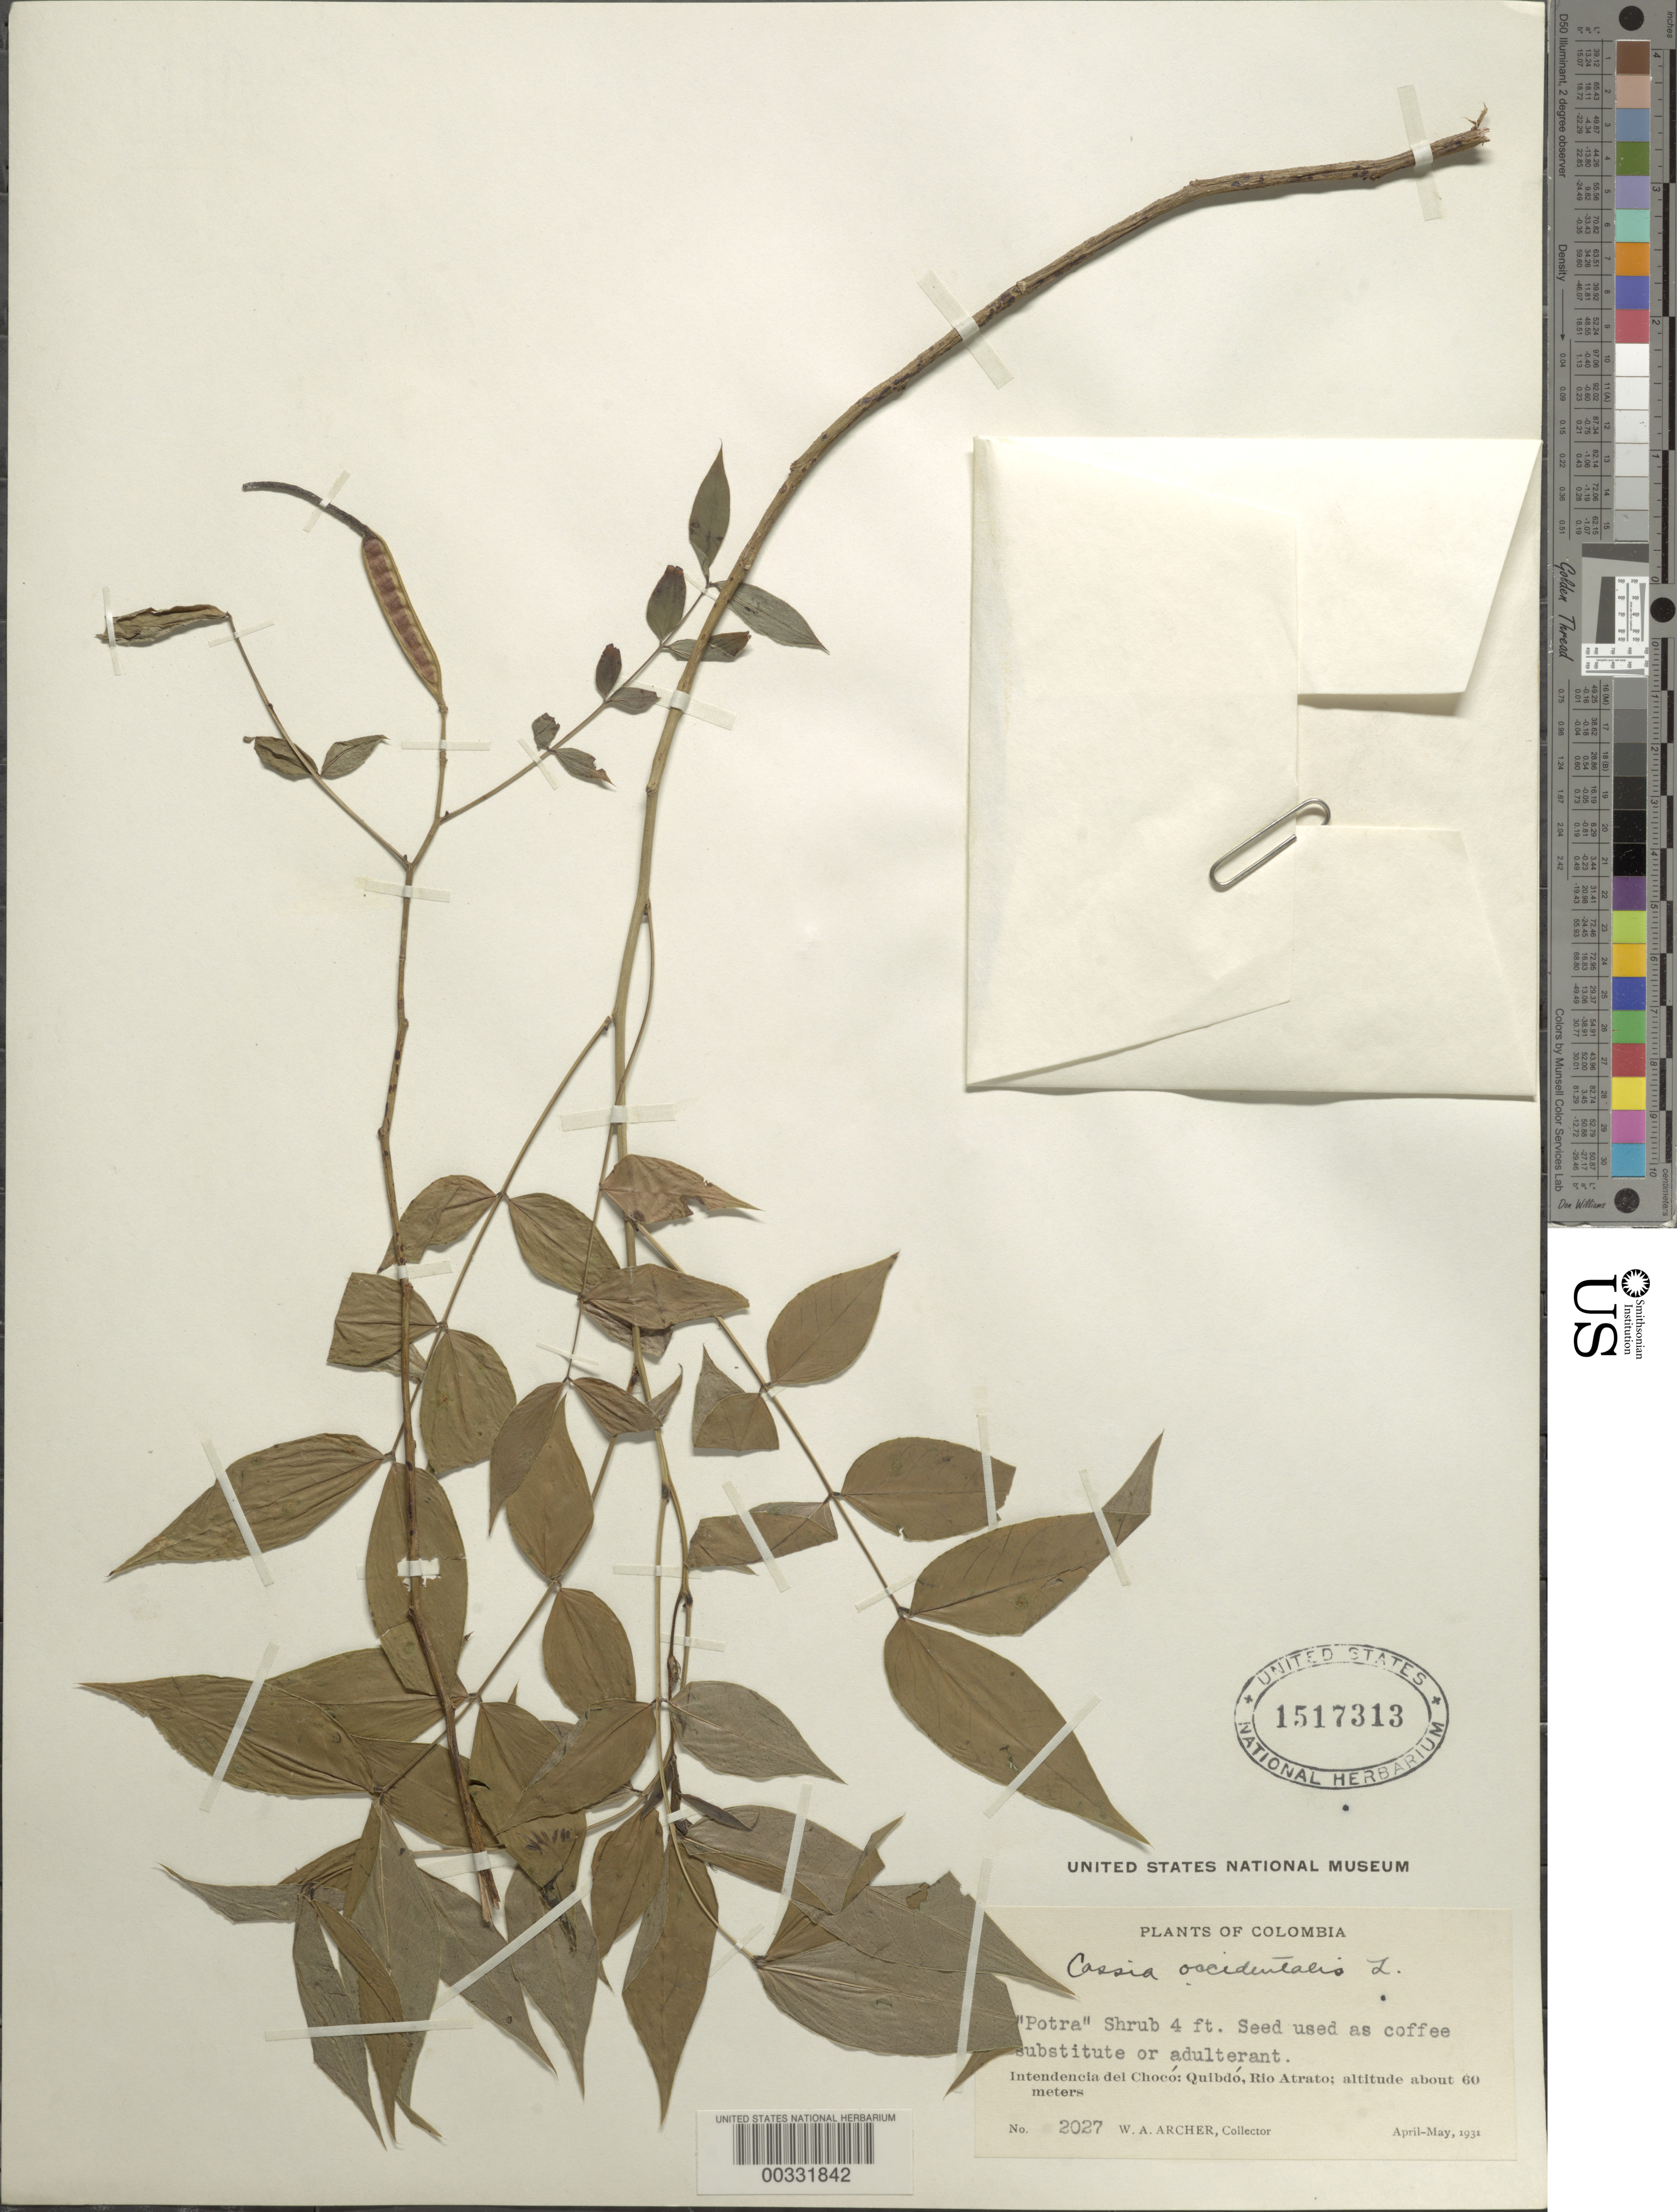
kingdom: Plantae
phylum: Tracheophyta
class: Magnoliopsida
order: Fabales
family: Fabaceae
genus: Senna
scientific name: Senna occidentalis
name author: (L.) Link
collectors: W. A. Archer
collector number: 2027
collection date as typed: Apr 1931 to -- May 1931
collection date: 1931-04/1931-05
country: Colombia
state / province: Chocó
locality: Quibdo, Rio Atrato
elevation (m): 60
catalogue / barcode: US 1517313